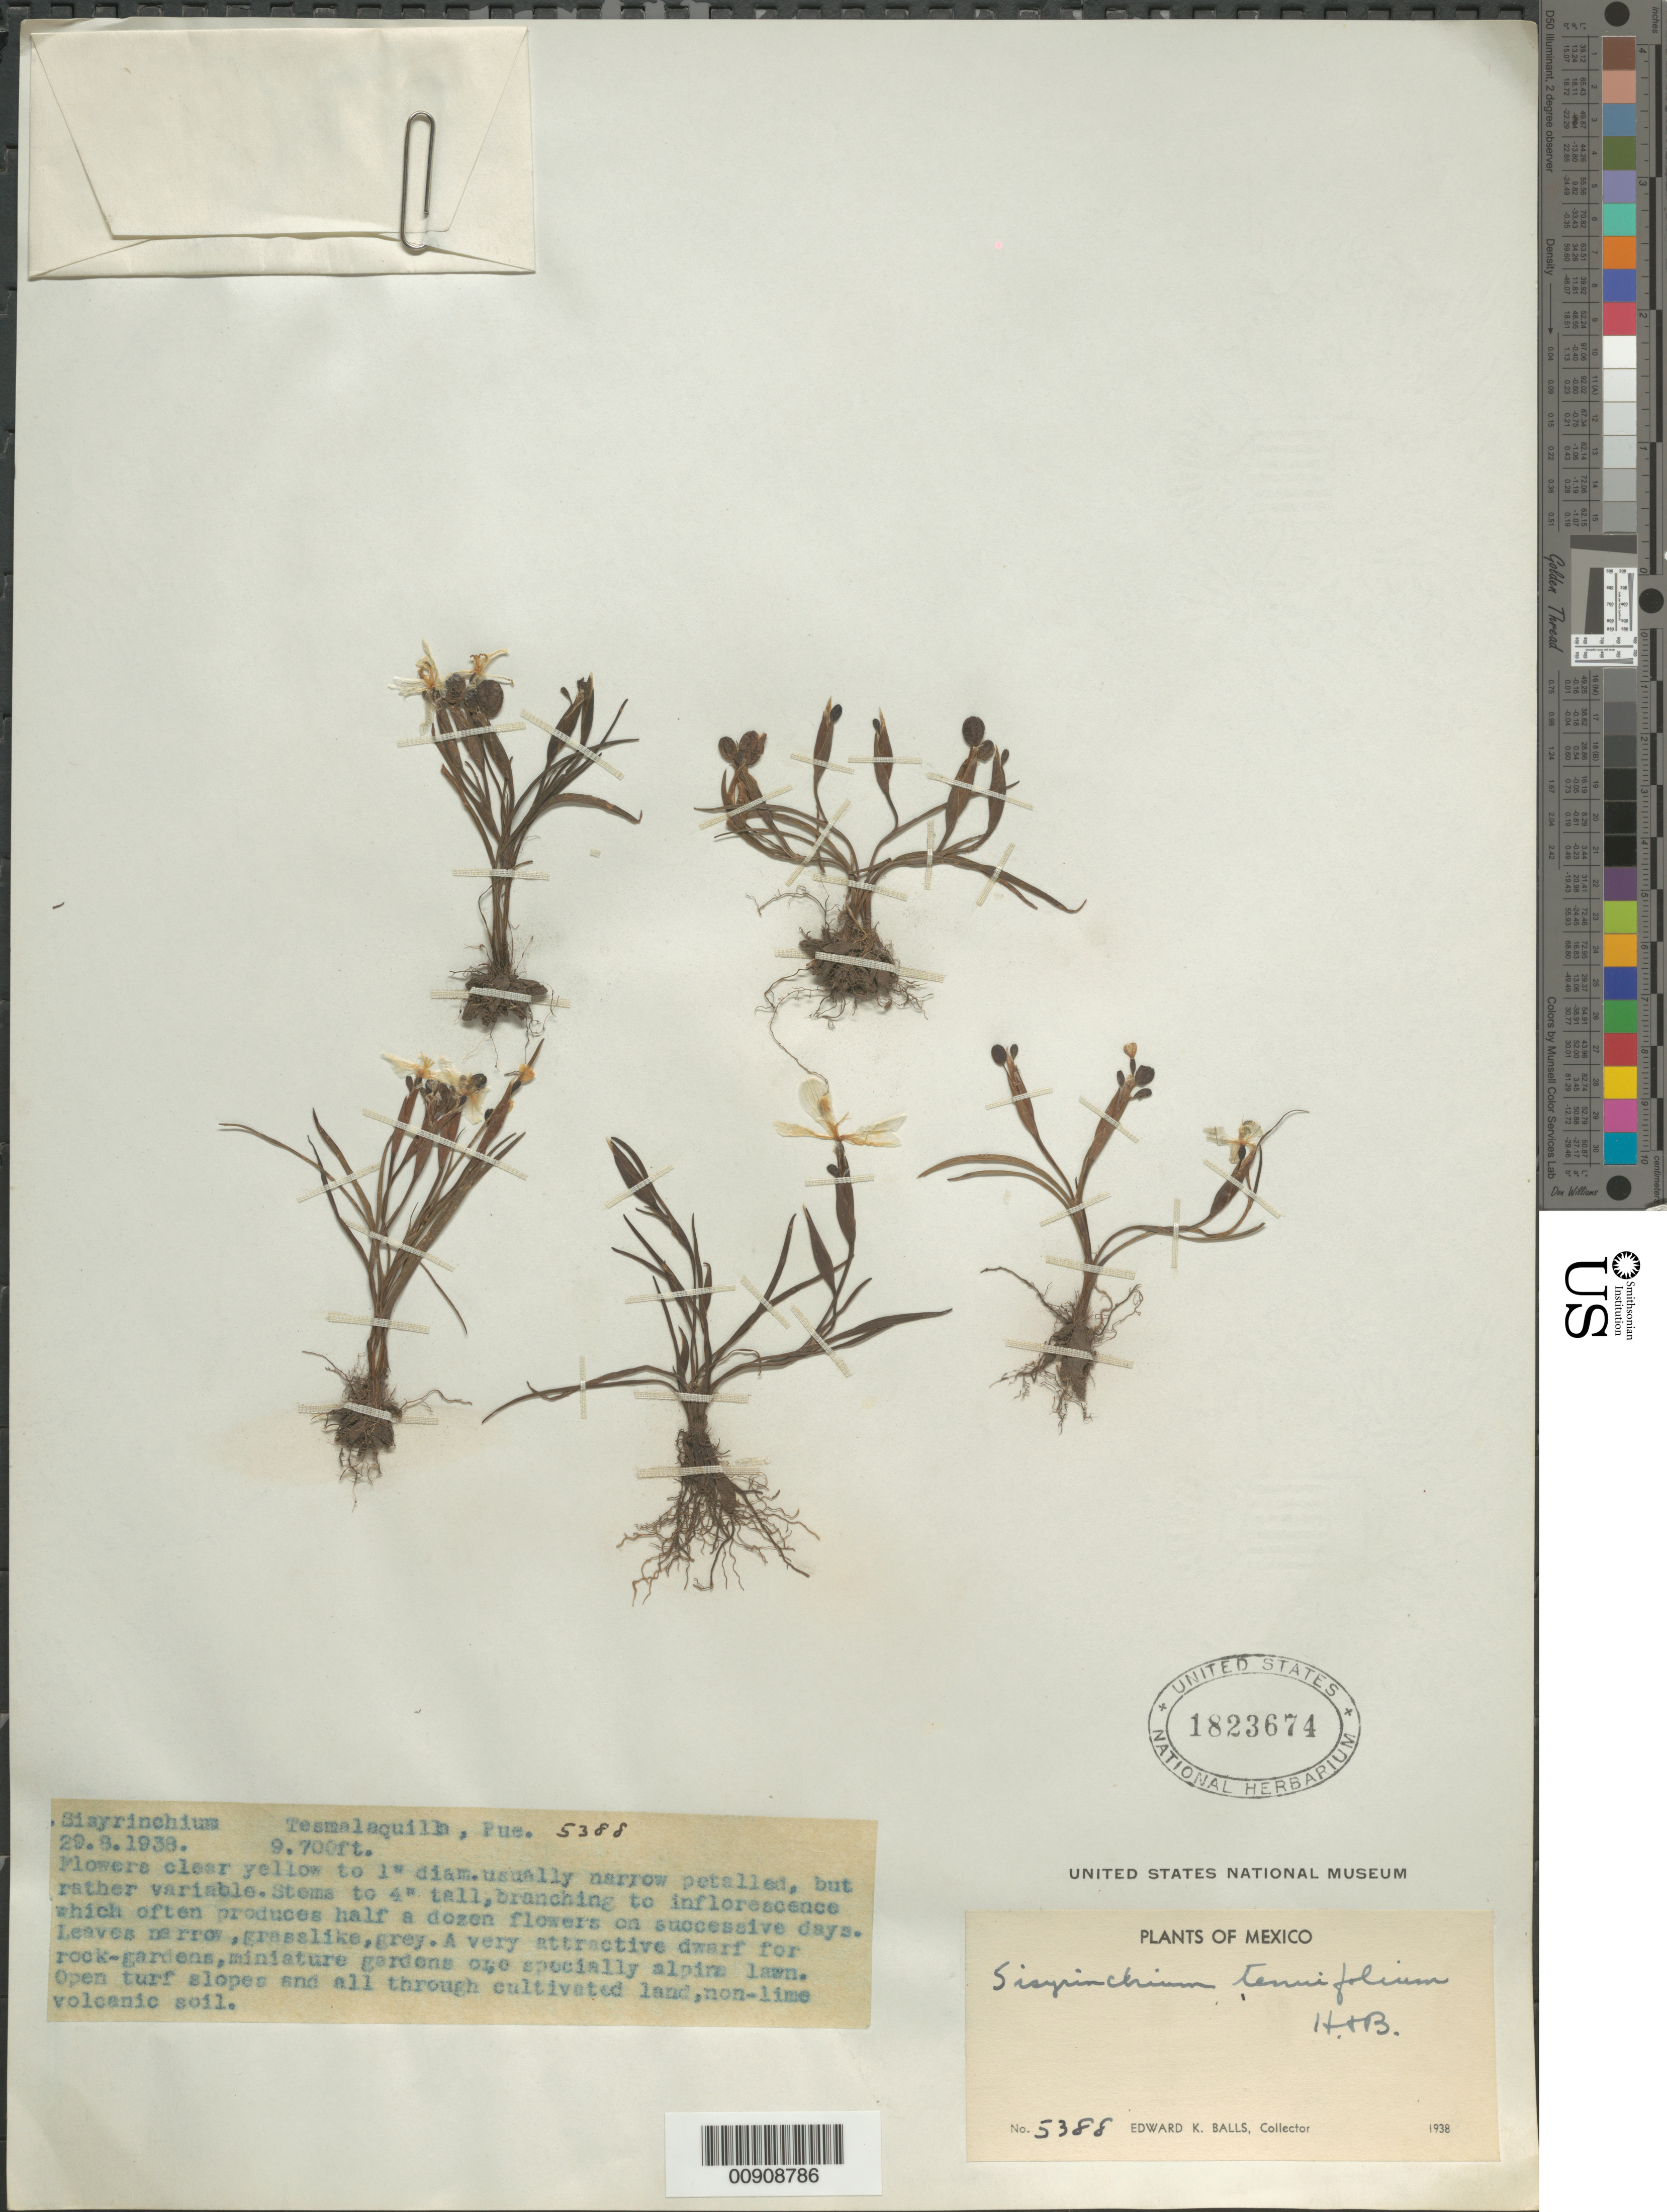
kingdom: Plantae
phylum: Tracheophyta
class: Liliopsida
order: Asparagales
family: Iridaceae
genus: Sisyrinchium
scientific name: Sisyrinchium tenuifolium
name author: Humb. & Bonpl. ex Willd.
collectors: E. K. Balls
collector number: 5388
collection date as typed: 29 Aug 1938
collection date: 1938-08-29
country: Mexico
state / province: Puebla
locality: Tesmalaquilla, Puebla.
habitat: Open turf slopes and all through cultivated land, non-lime volcanic soil.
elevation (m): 2957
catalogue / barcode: US 1823674